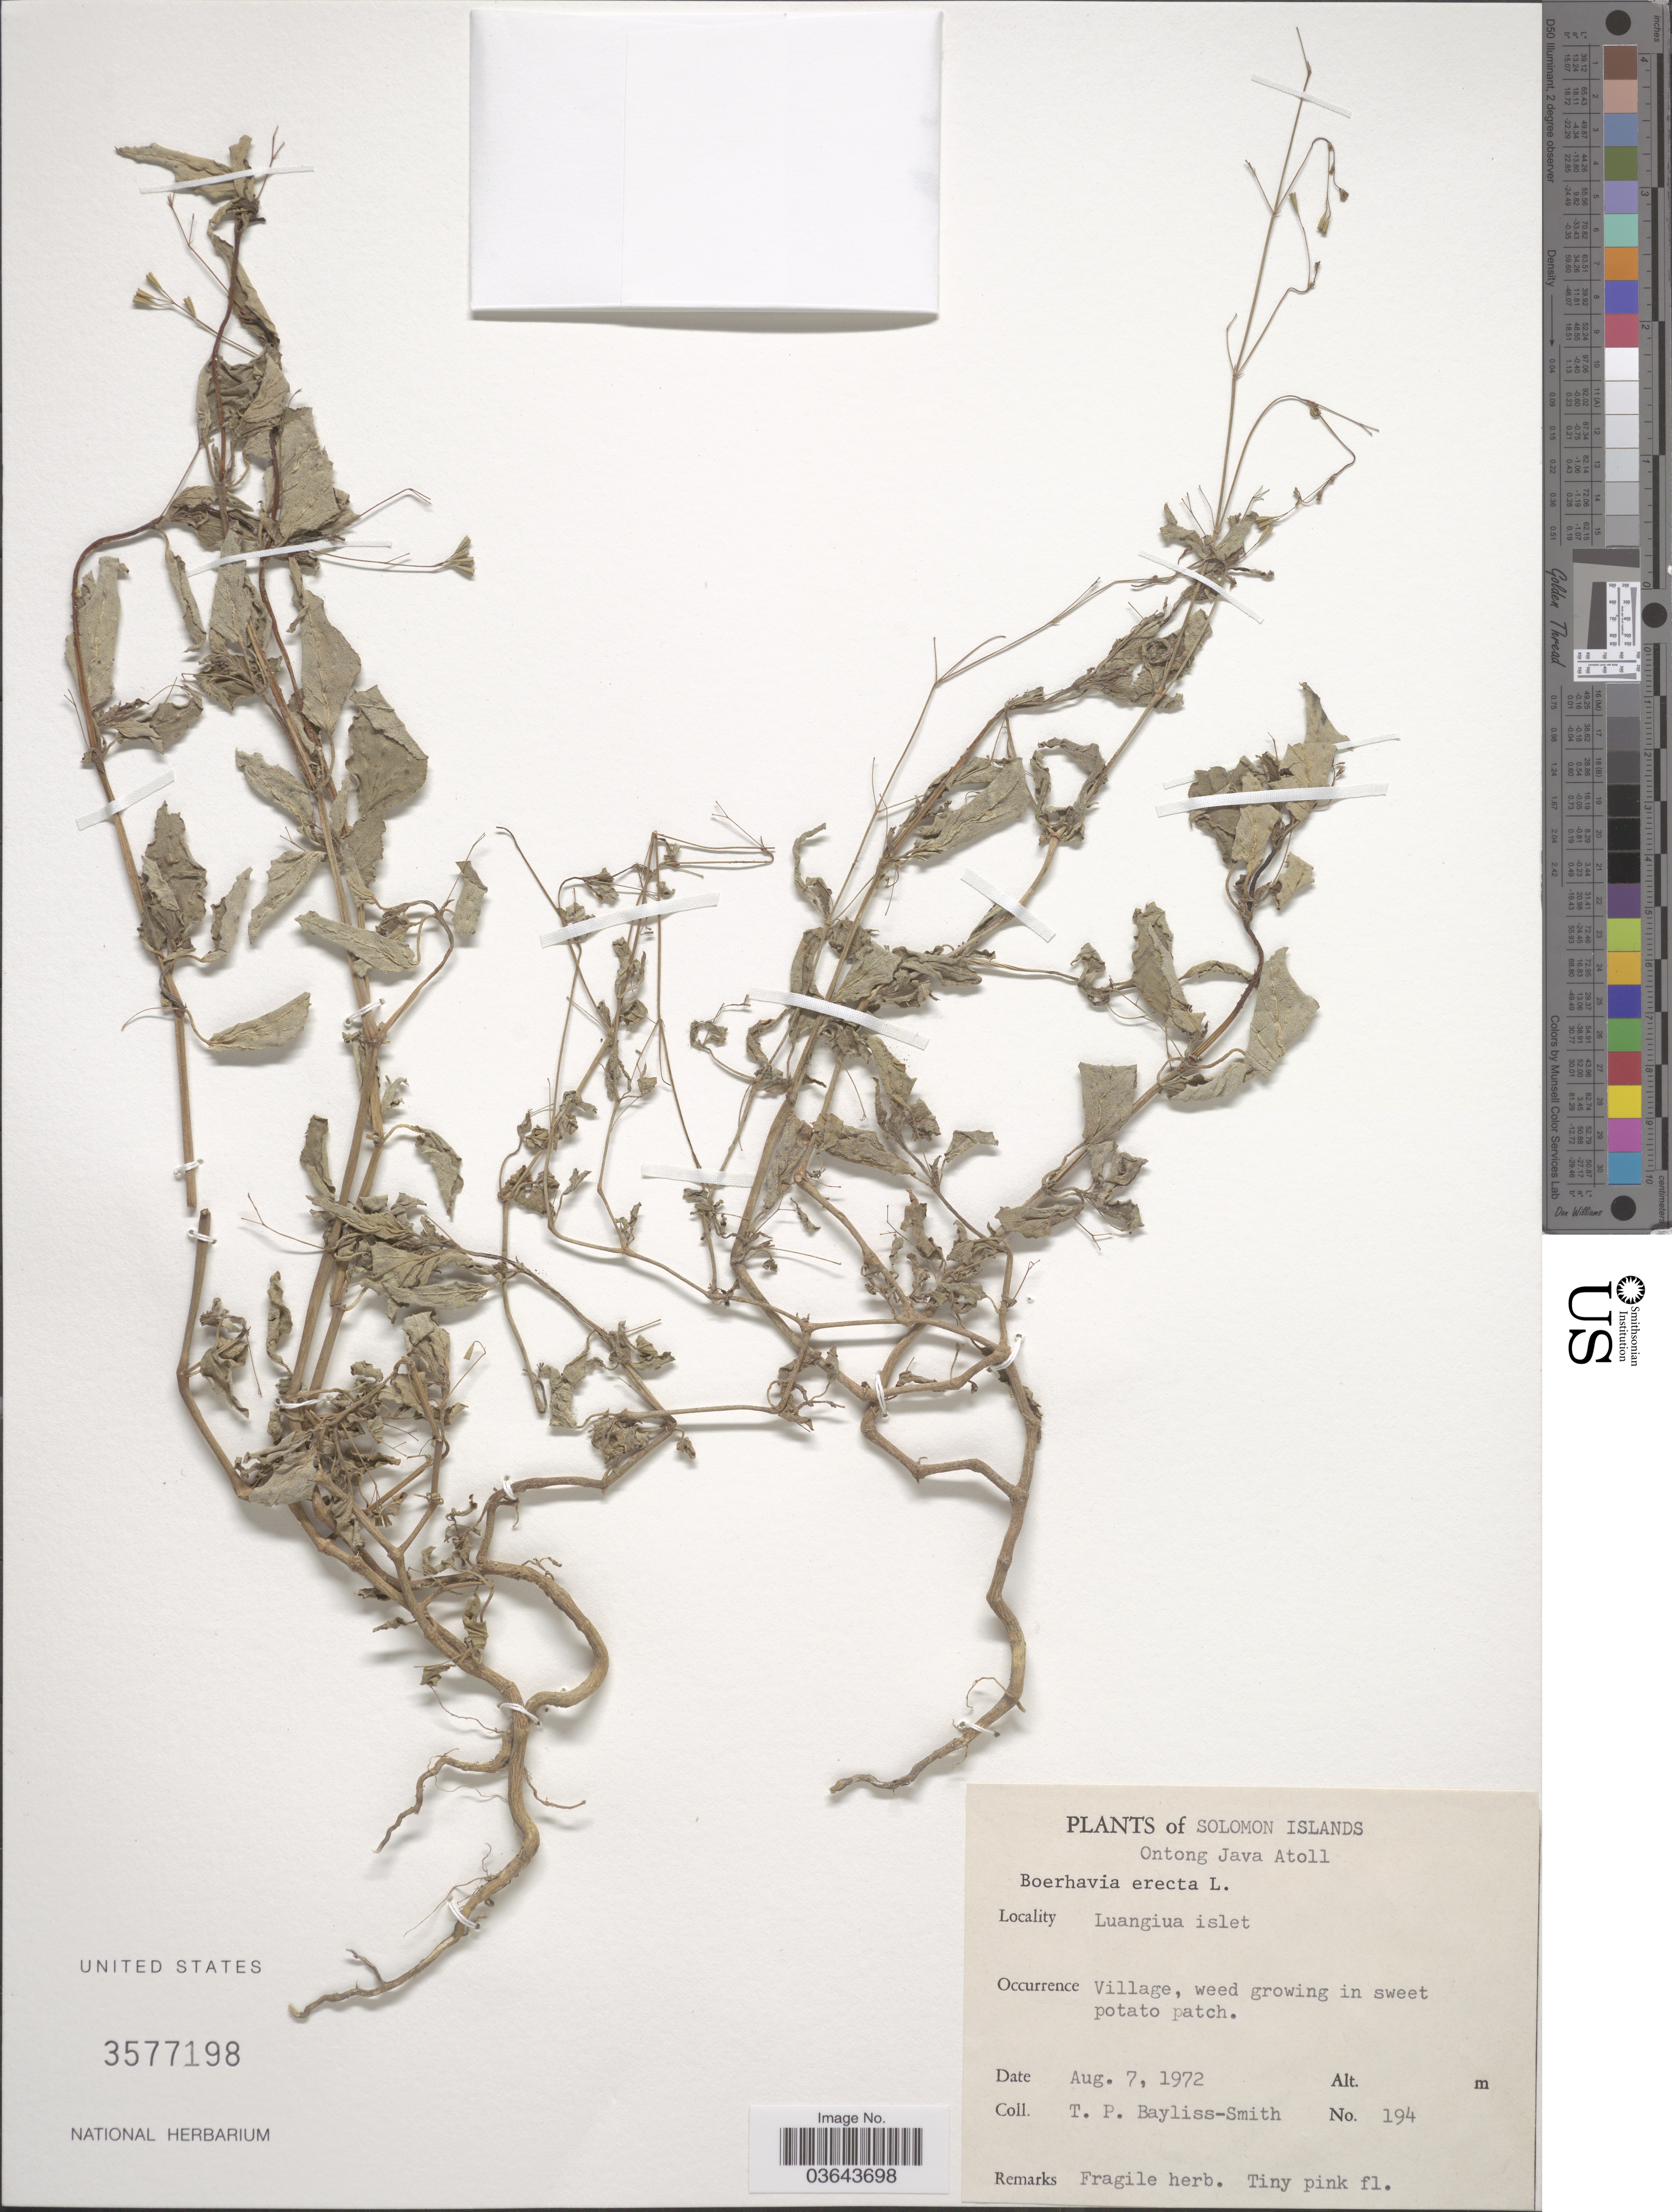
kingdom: Plantae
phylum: Tracheophyta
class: Magnoliopsida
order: Caryophyllales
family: Nyctaginaceae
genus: Boerhavia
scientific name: Boerhavia erecta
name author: L.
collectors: T. P. Bayliss-Smith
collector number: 194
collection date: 1972-08-07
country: Solomon Islands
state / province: Solomon Island Outliers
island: Ontong Java [Luanguia] Atoll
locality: Ontong Java Atoll. Luangiua islet.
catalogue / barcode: US 3577198